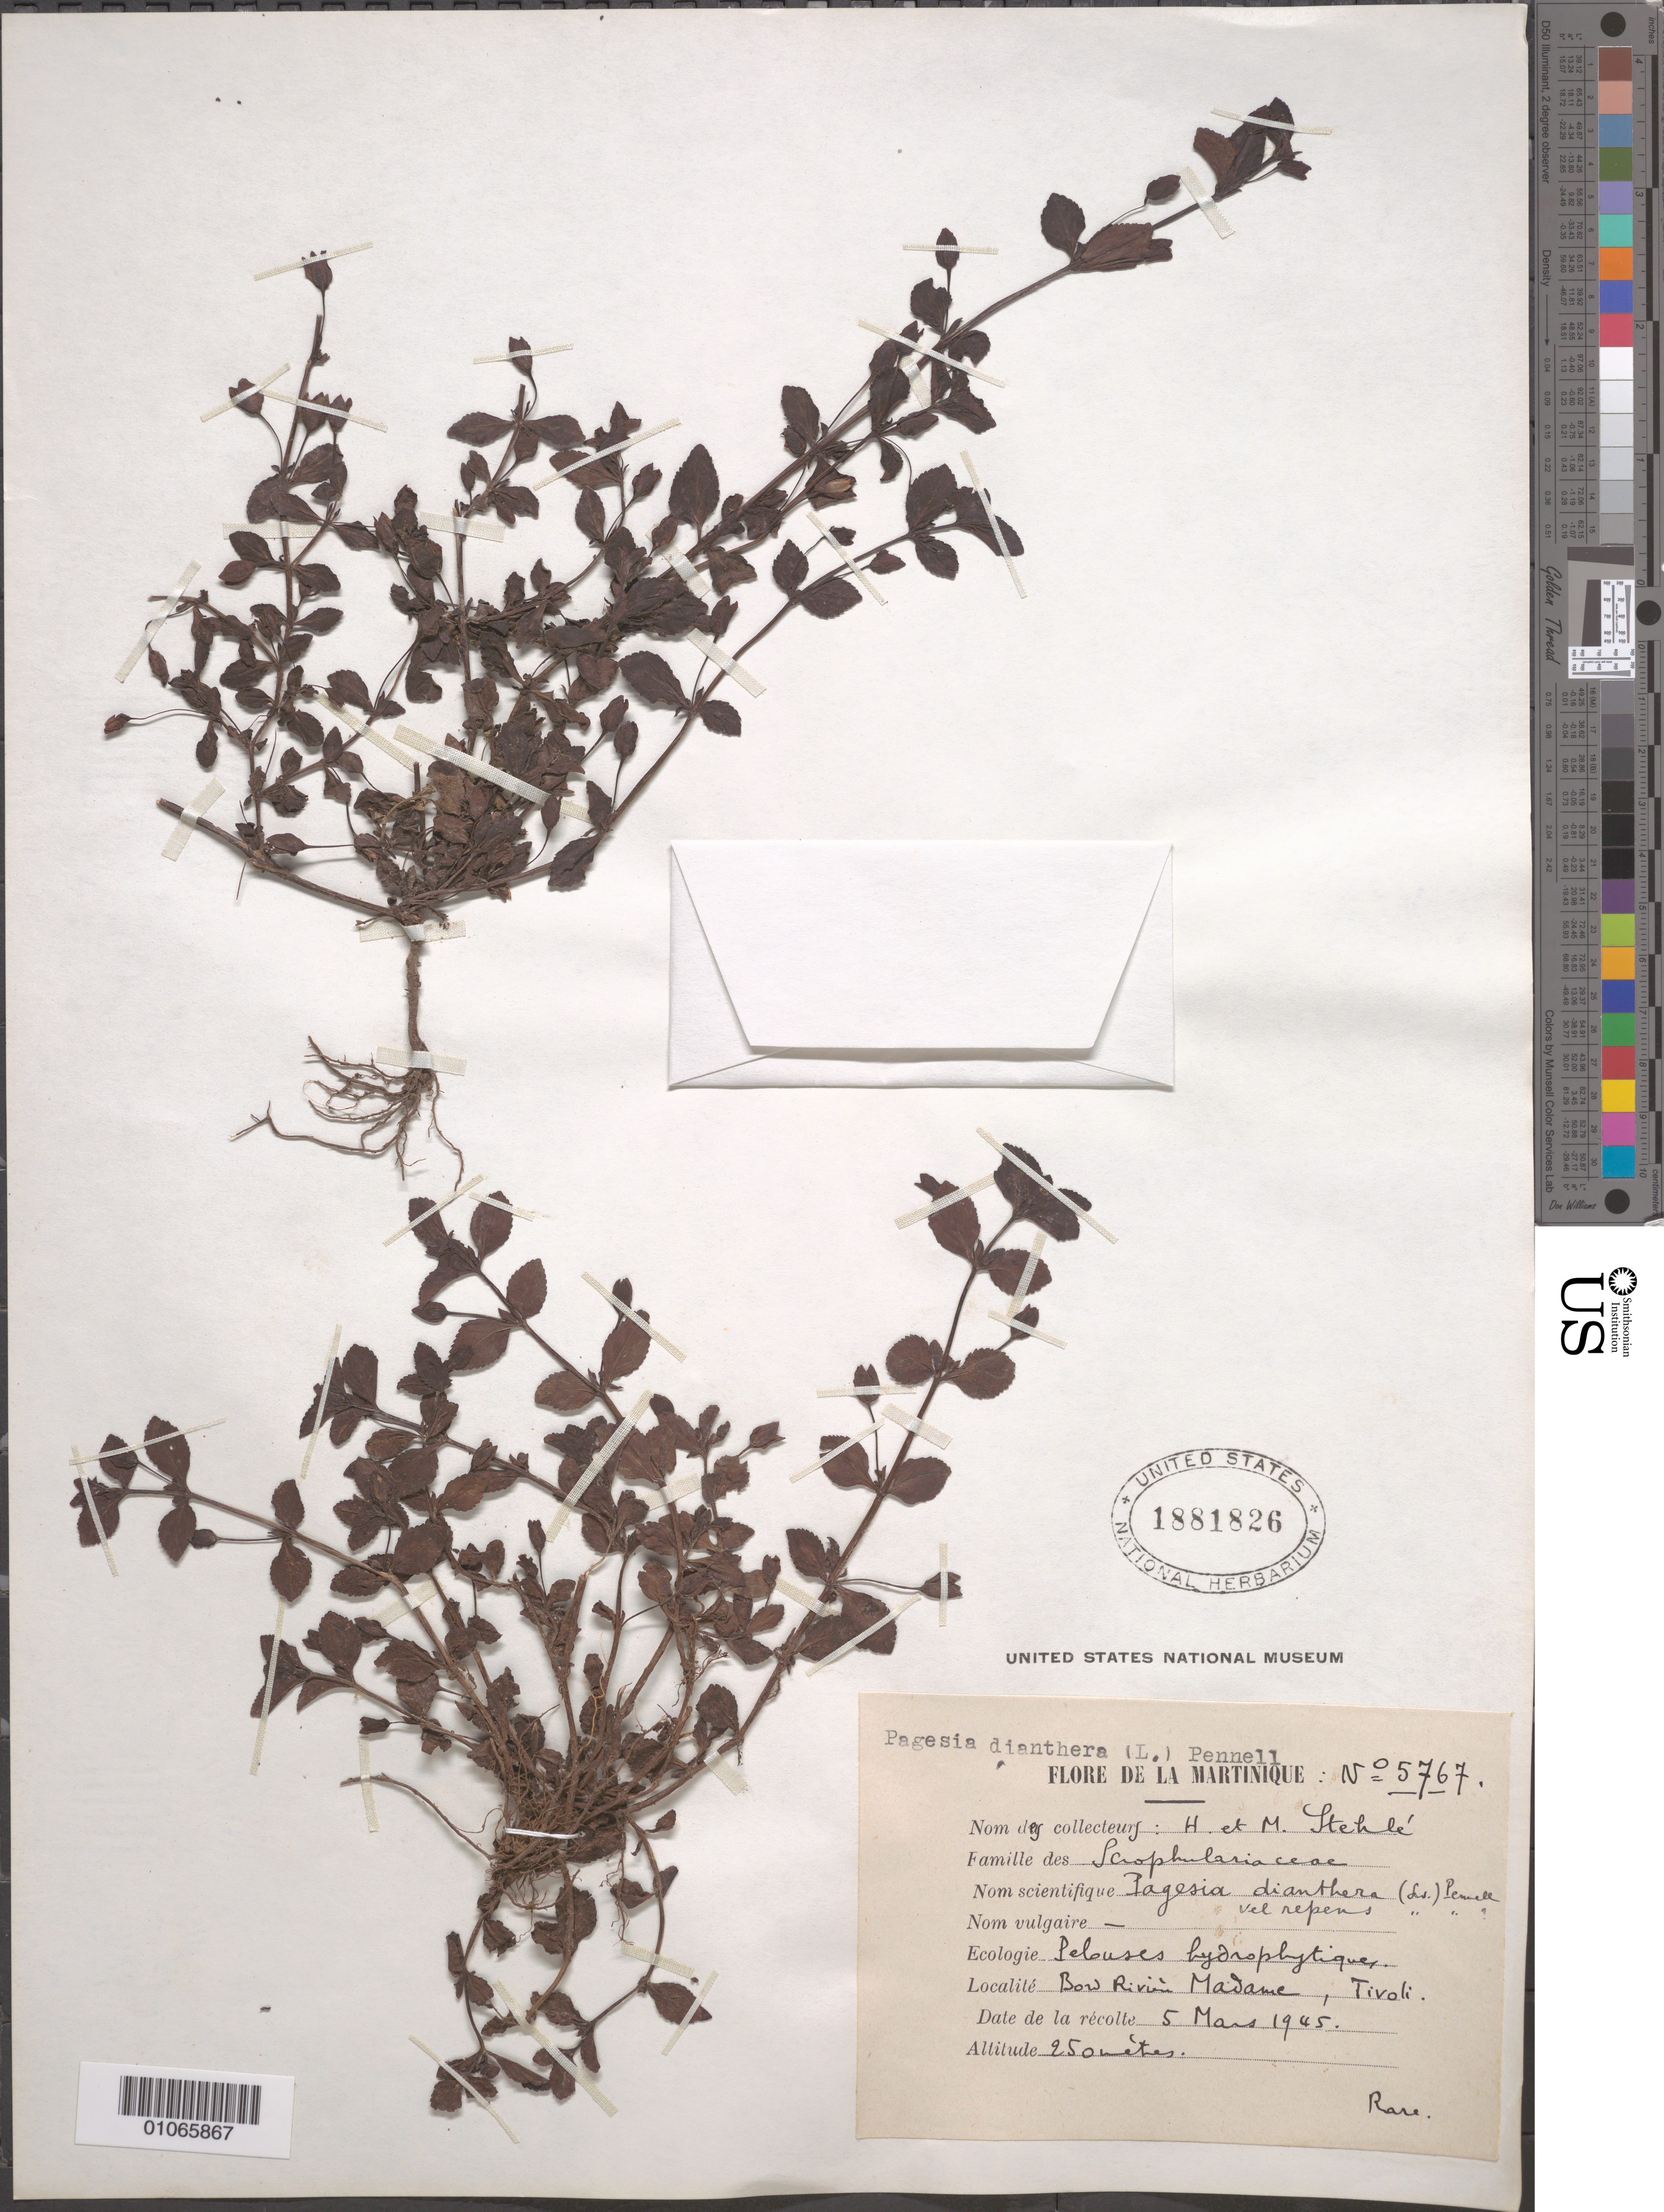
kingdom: Plantae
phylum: Tracheophyta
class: Magnoliopsida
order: Lamiales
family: Plantaginaceae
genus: Mecardonia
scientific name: Mecardonia procumbens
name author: (Mill.) Small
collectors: H. Stehlé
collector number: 5767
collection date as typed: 05 Mar 1945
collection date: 1945-03-05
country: Grenada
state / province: Saint Andrew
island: Grenada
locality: Bow Rivier Madame, Tivoli.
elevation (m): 25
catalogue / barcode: US 1881826